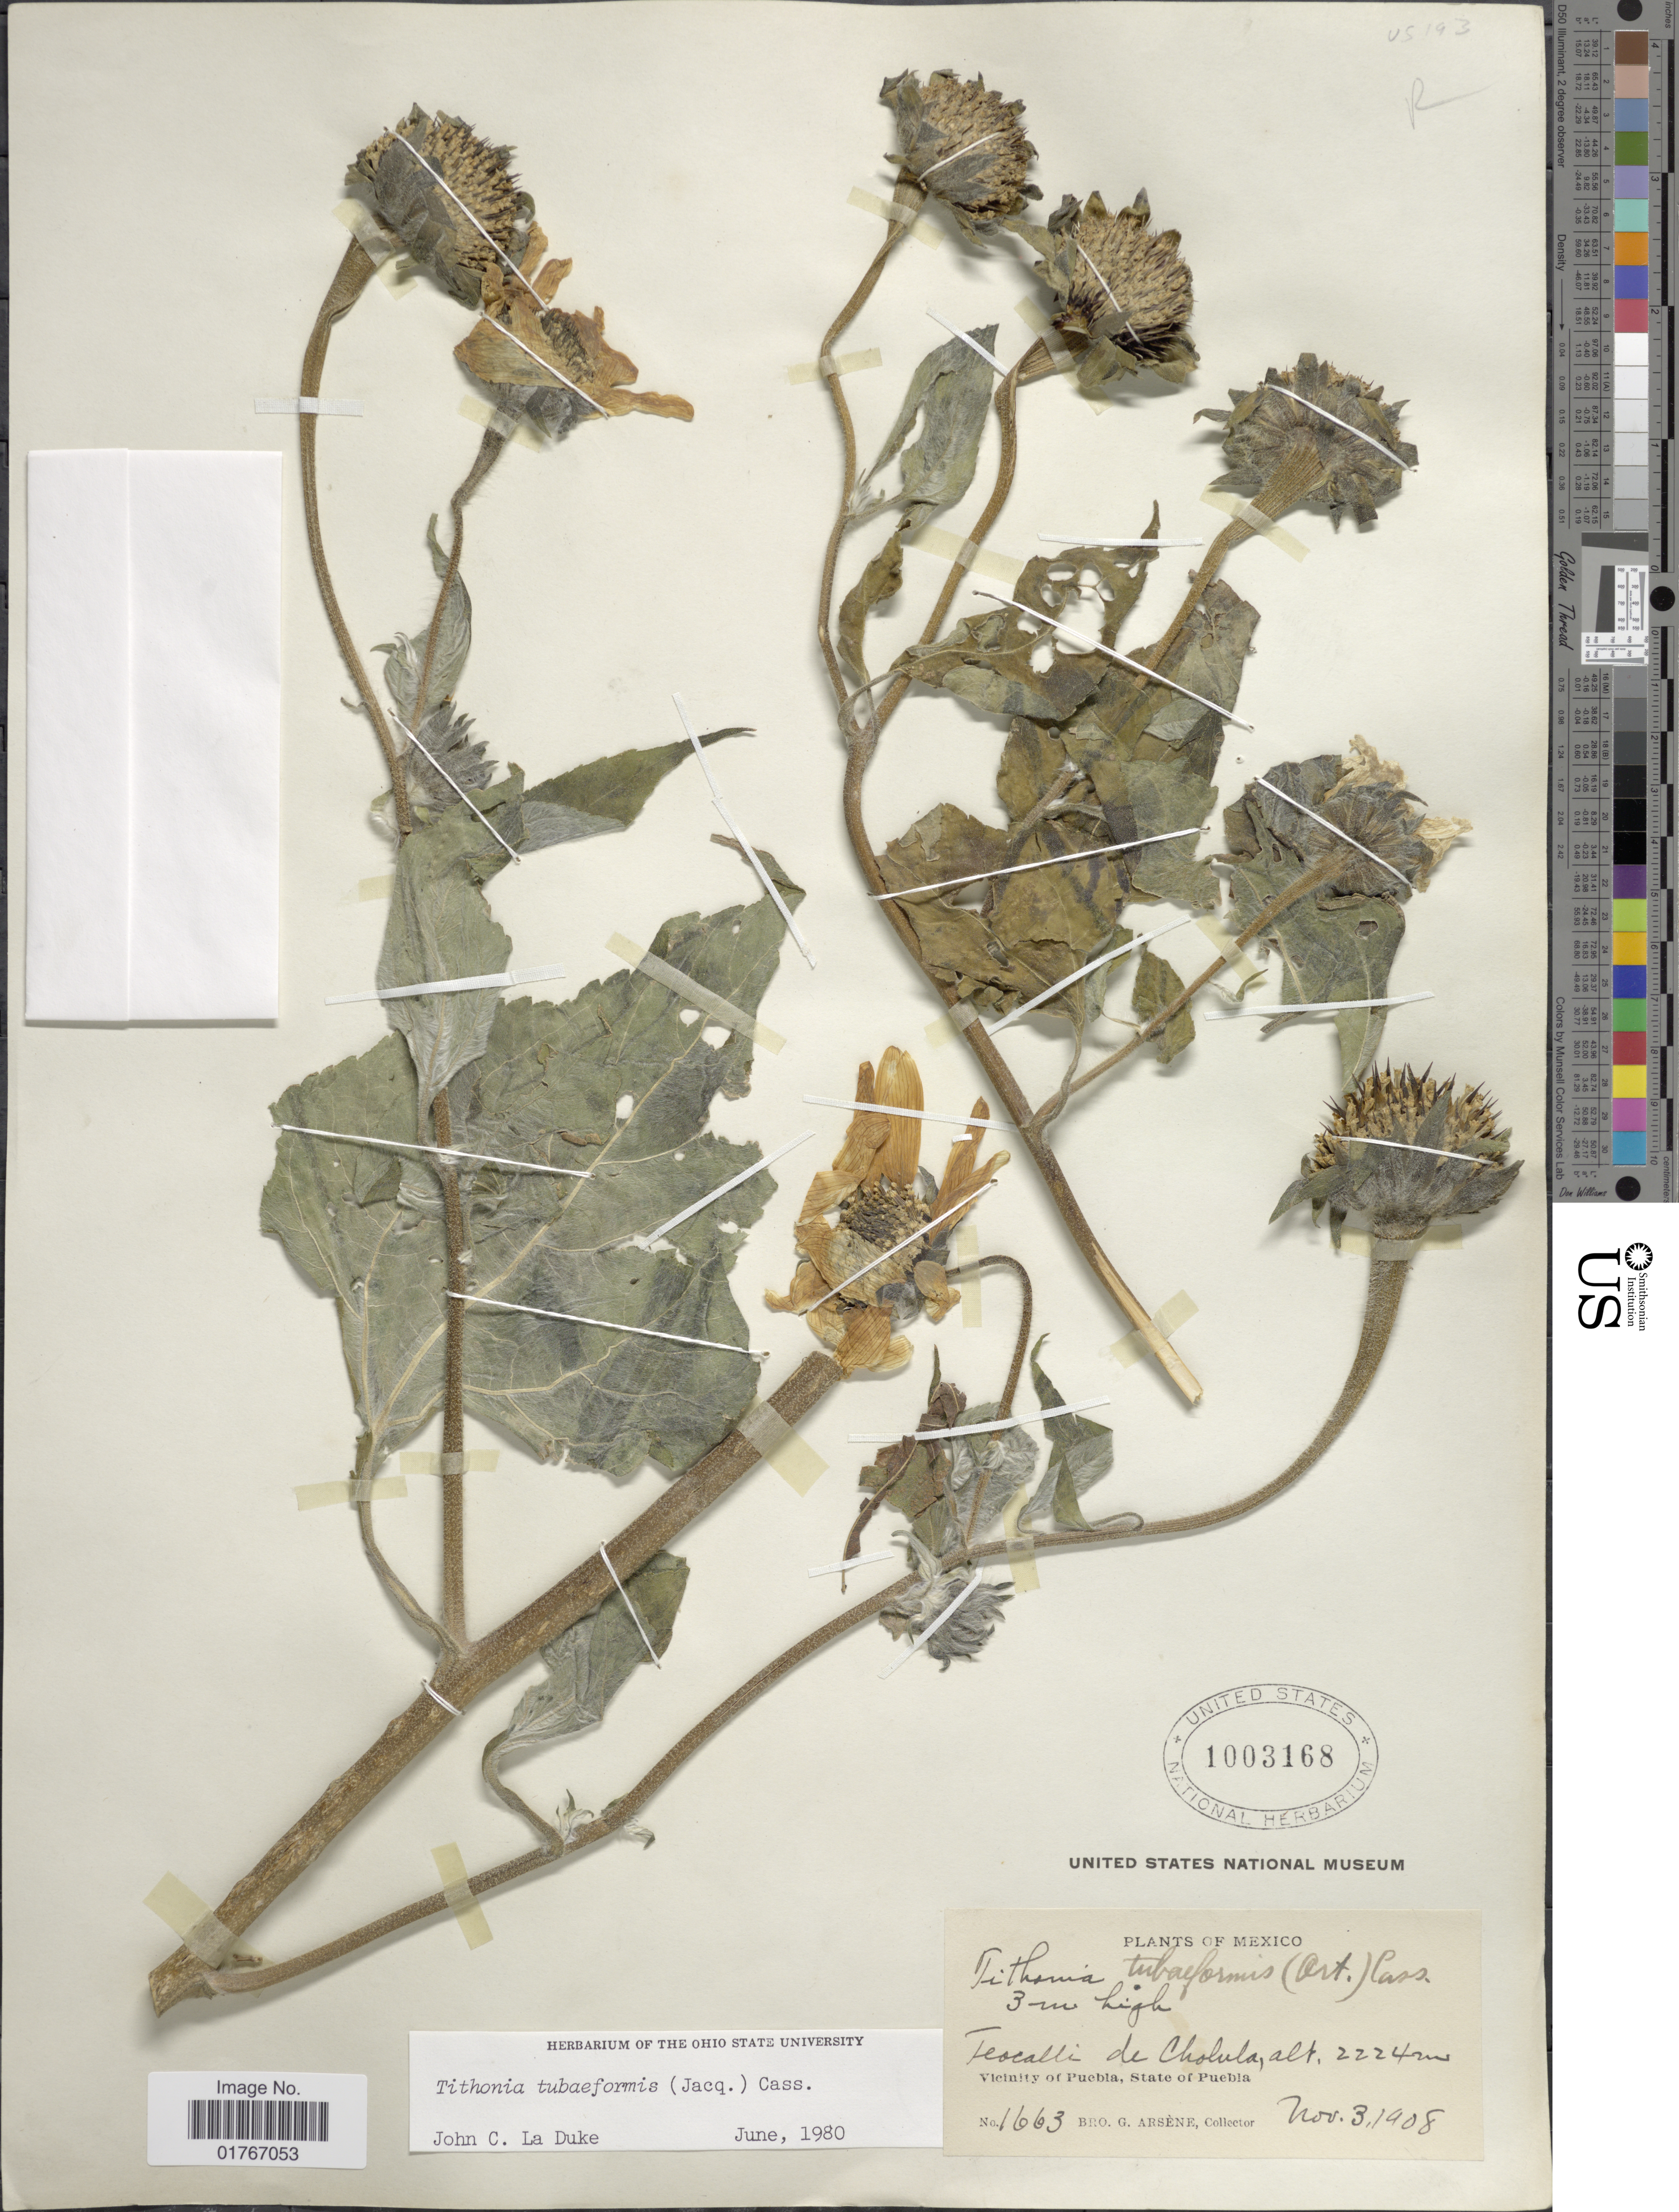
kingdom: Plantae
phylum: Tracheophyta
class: Magnoliopsida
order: Asterales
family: Asteraceae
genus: Tithonia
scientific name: Tithonia tubaeformis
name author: (Jacq.) Cass.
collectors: Bro. G. Arsène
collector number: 1663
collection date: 1908-11-03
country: Mexico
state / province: Puebla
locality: Teocalli de Cholula, Vicinity of Puebla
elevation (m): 2224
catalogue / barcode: US 1003168